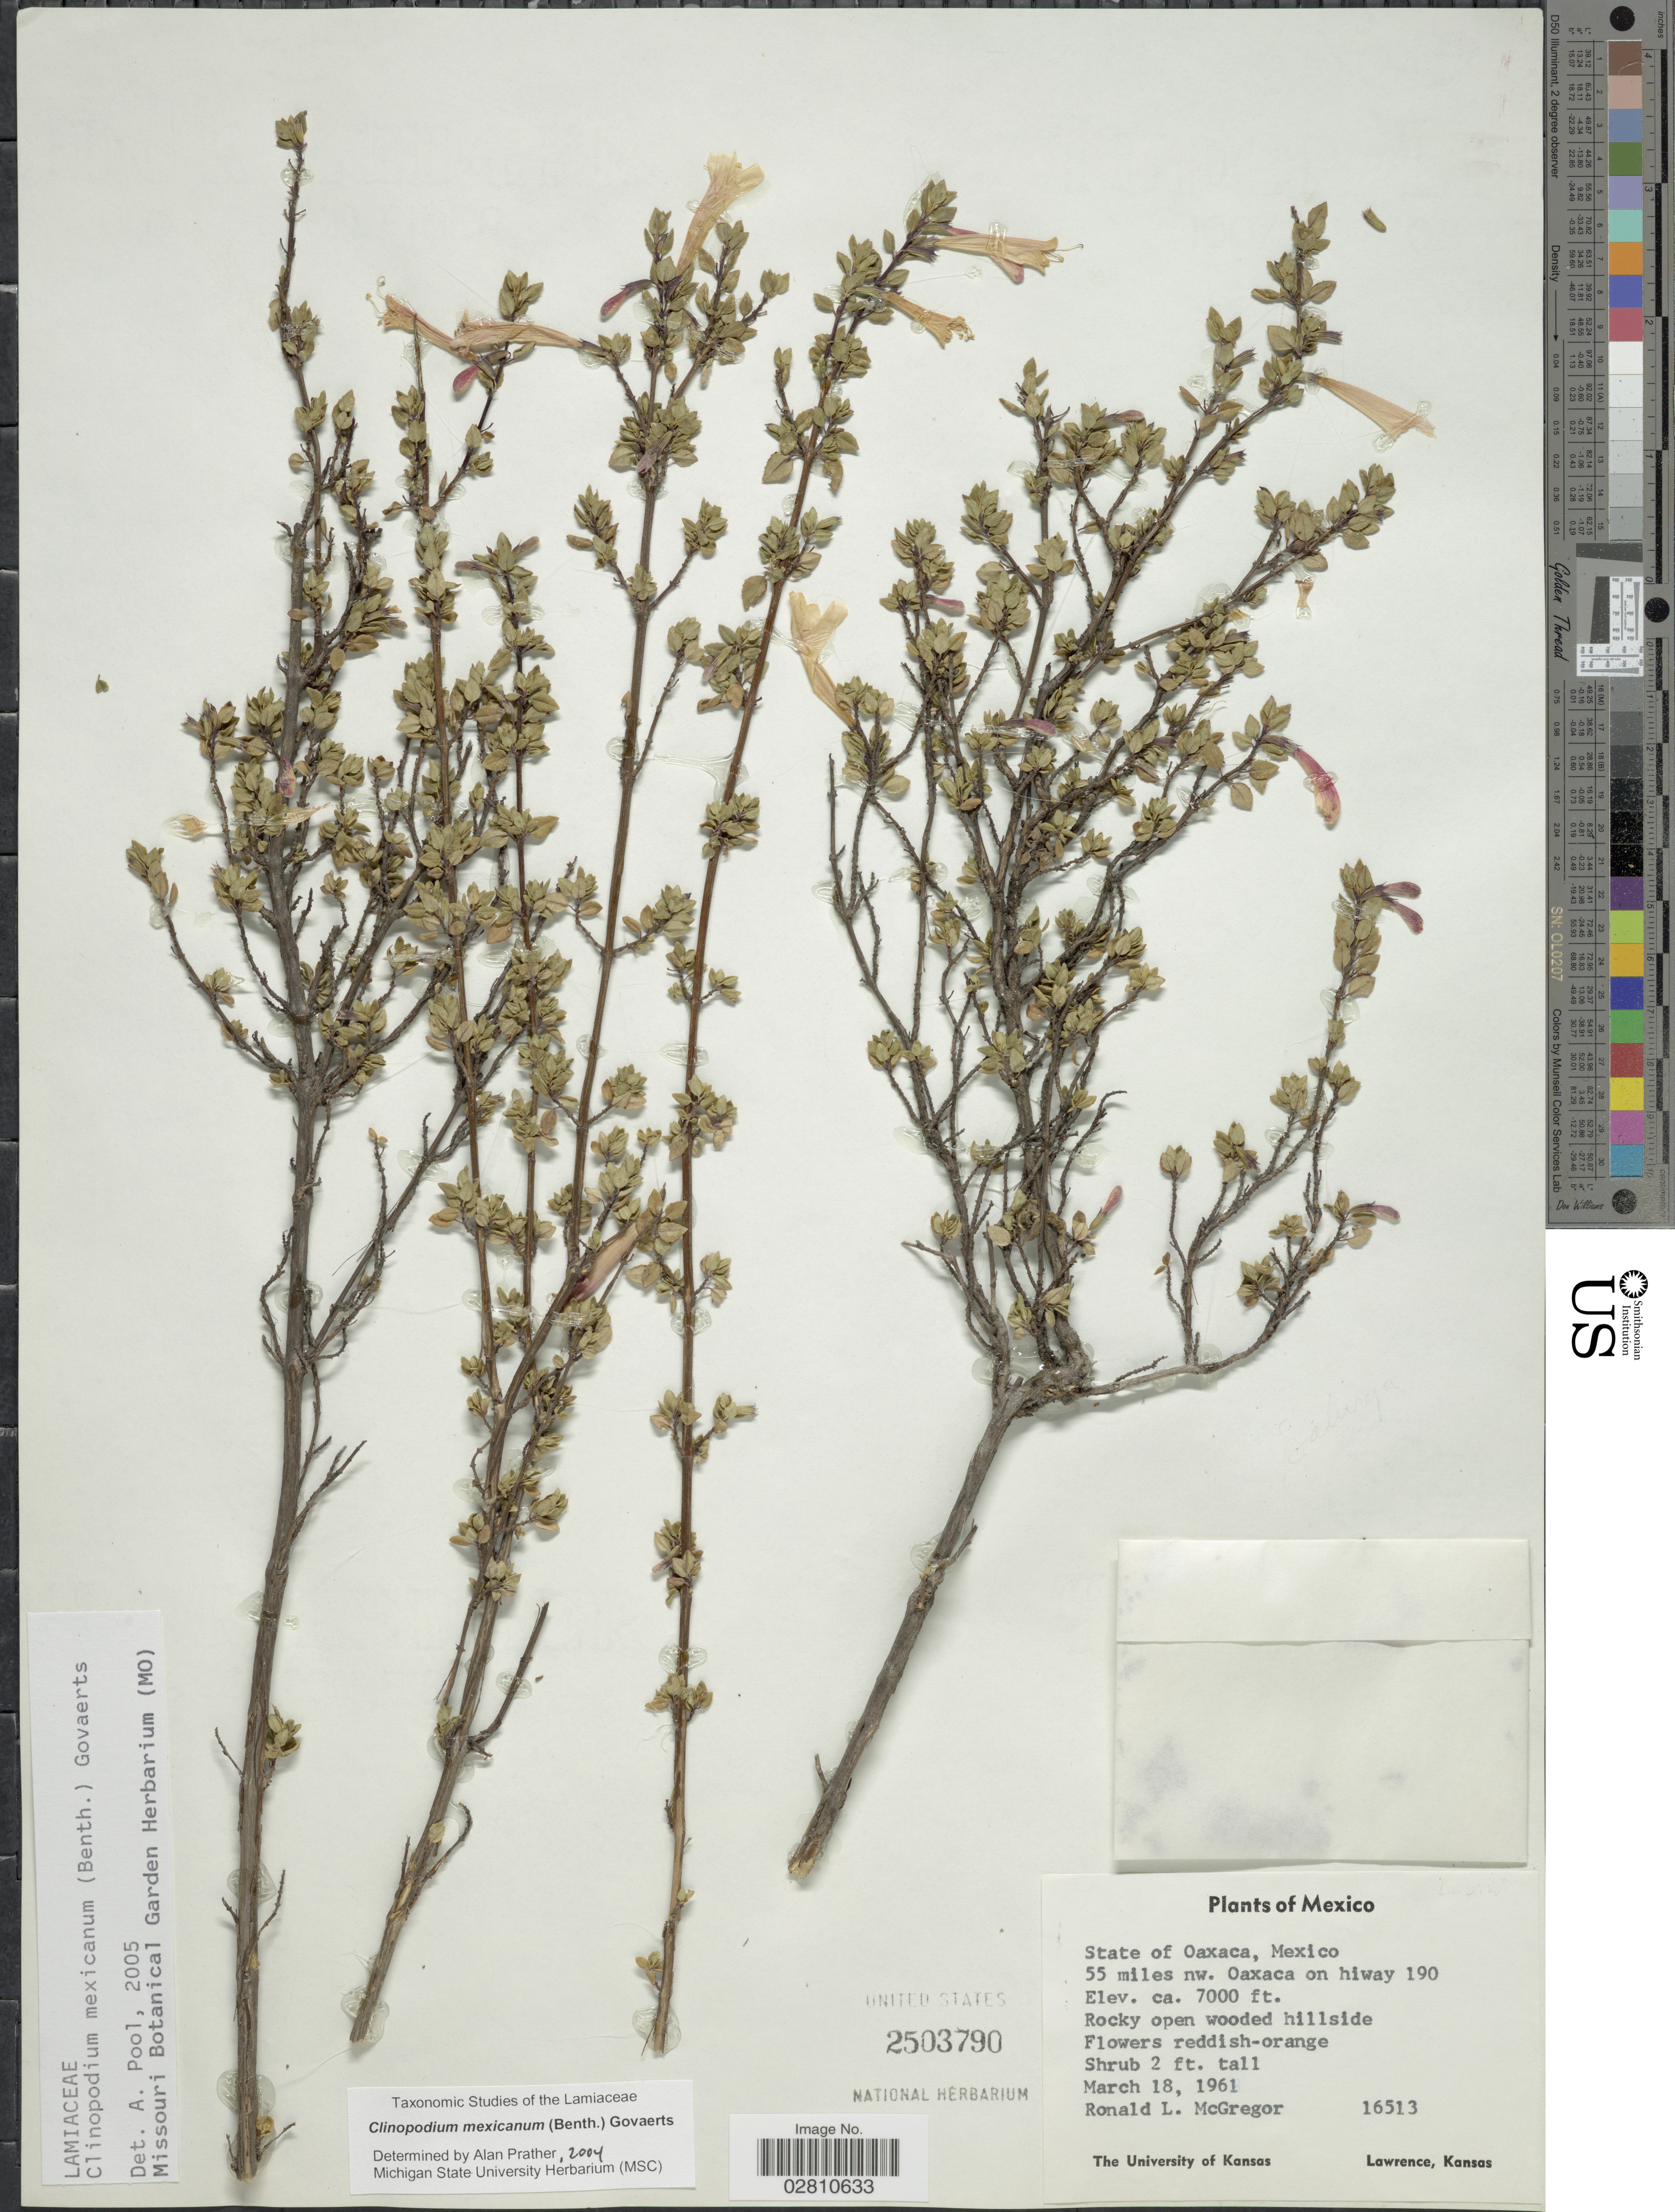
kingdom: Plantae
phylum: Tracheophyta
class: Magnoliopsida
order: Lamiales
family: Lamiaceae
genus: Clinopodium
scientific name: Clinopodium mexicanum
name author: (Benth.) Govaerts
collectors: R. L. McGregor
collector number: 16513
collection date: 1961-03-18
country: Mexico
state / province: Oaxaca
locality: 55 miles nw. Oaxaca on hiway 190.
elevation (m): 2134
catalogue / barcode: US 2503790